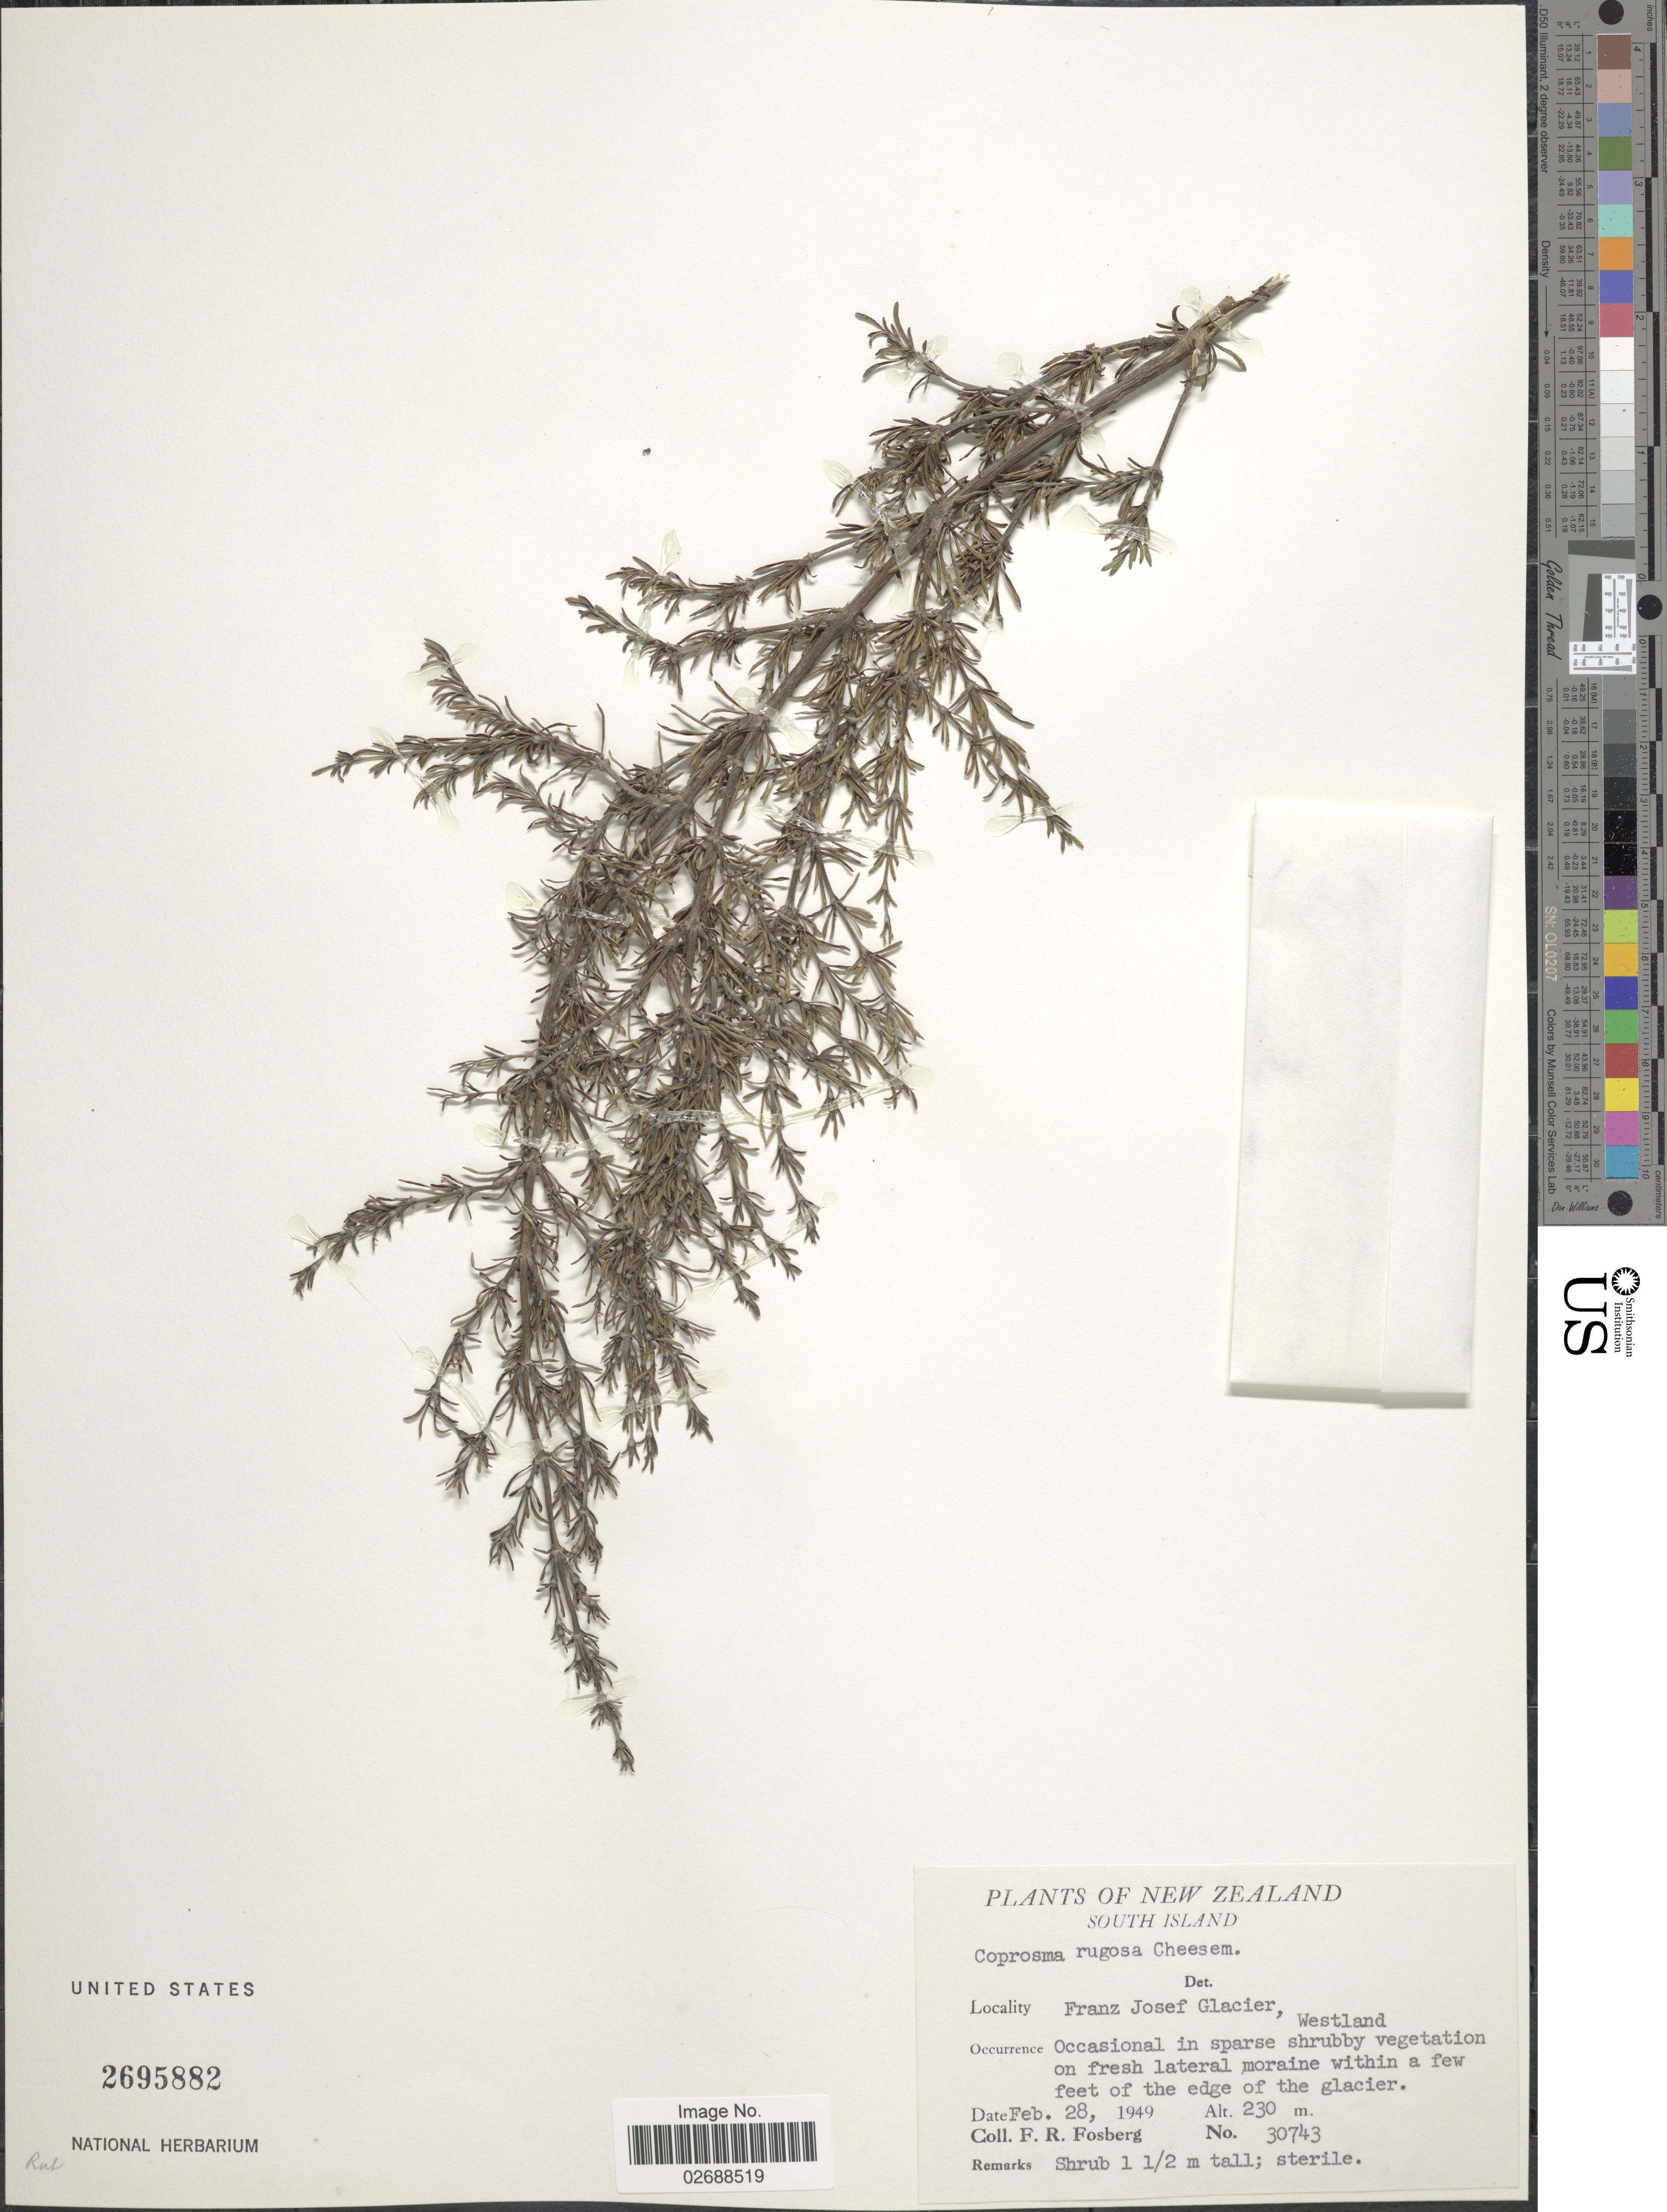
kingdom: Plantae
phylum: Tracheophyta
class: Magnoliopsida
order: Gentianales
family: Rubiaceae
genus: Coprosma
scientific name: Coprosma rugosa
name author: Cheeseman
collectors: F. R. Fosberg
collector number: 30743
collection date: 1949-02-28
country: New Zealand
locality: South Island, Franz Josef Glacier, Westland, within a few feet of the edge of the glacier.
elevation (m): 230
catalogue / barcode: US 2695882